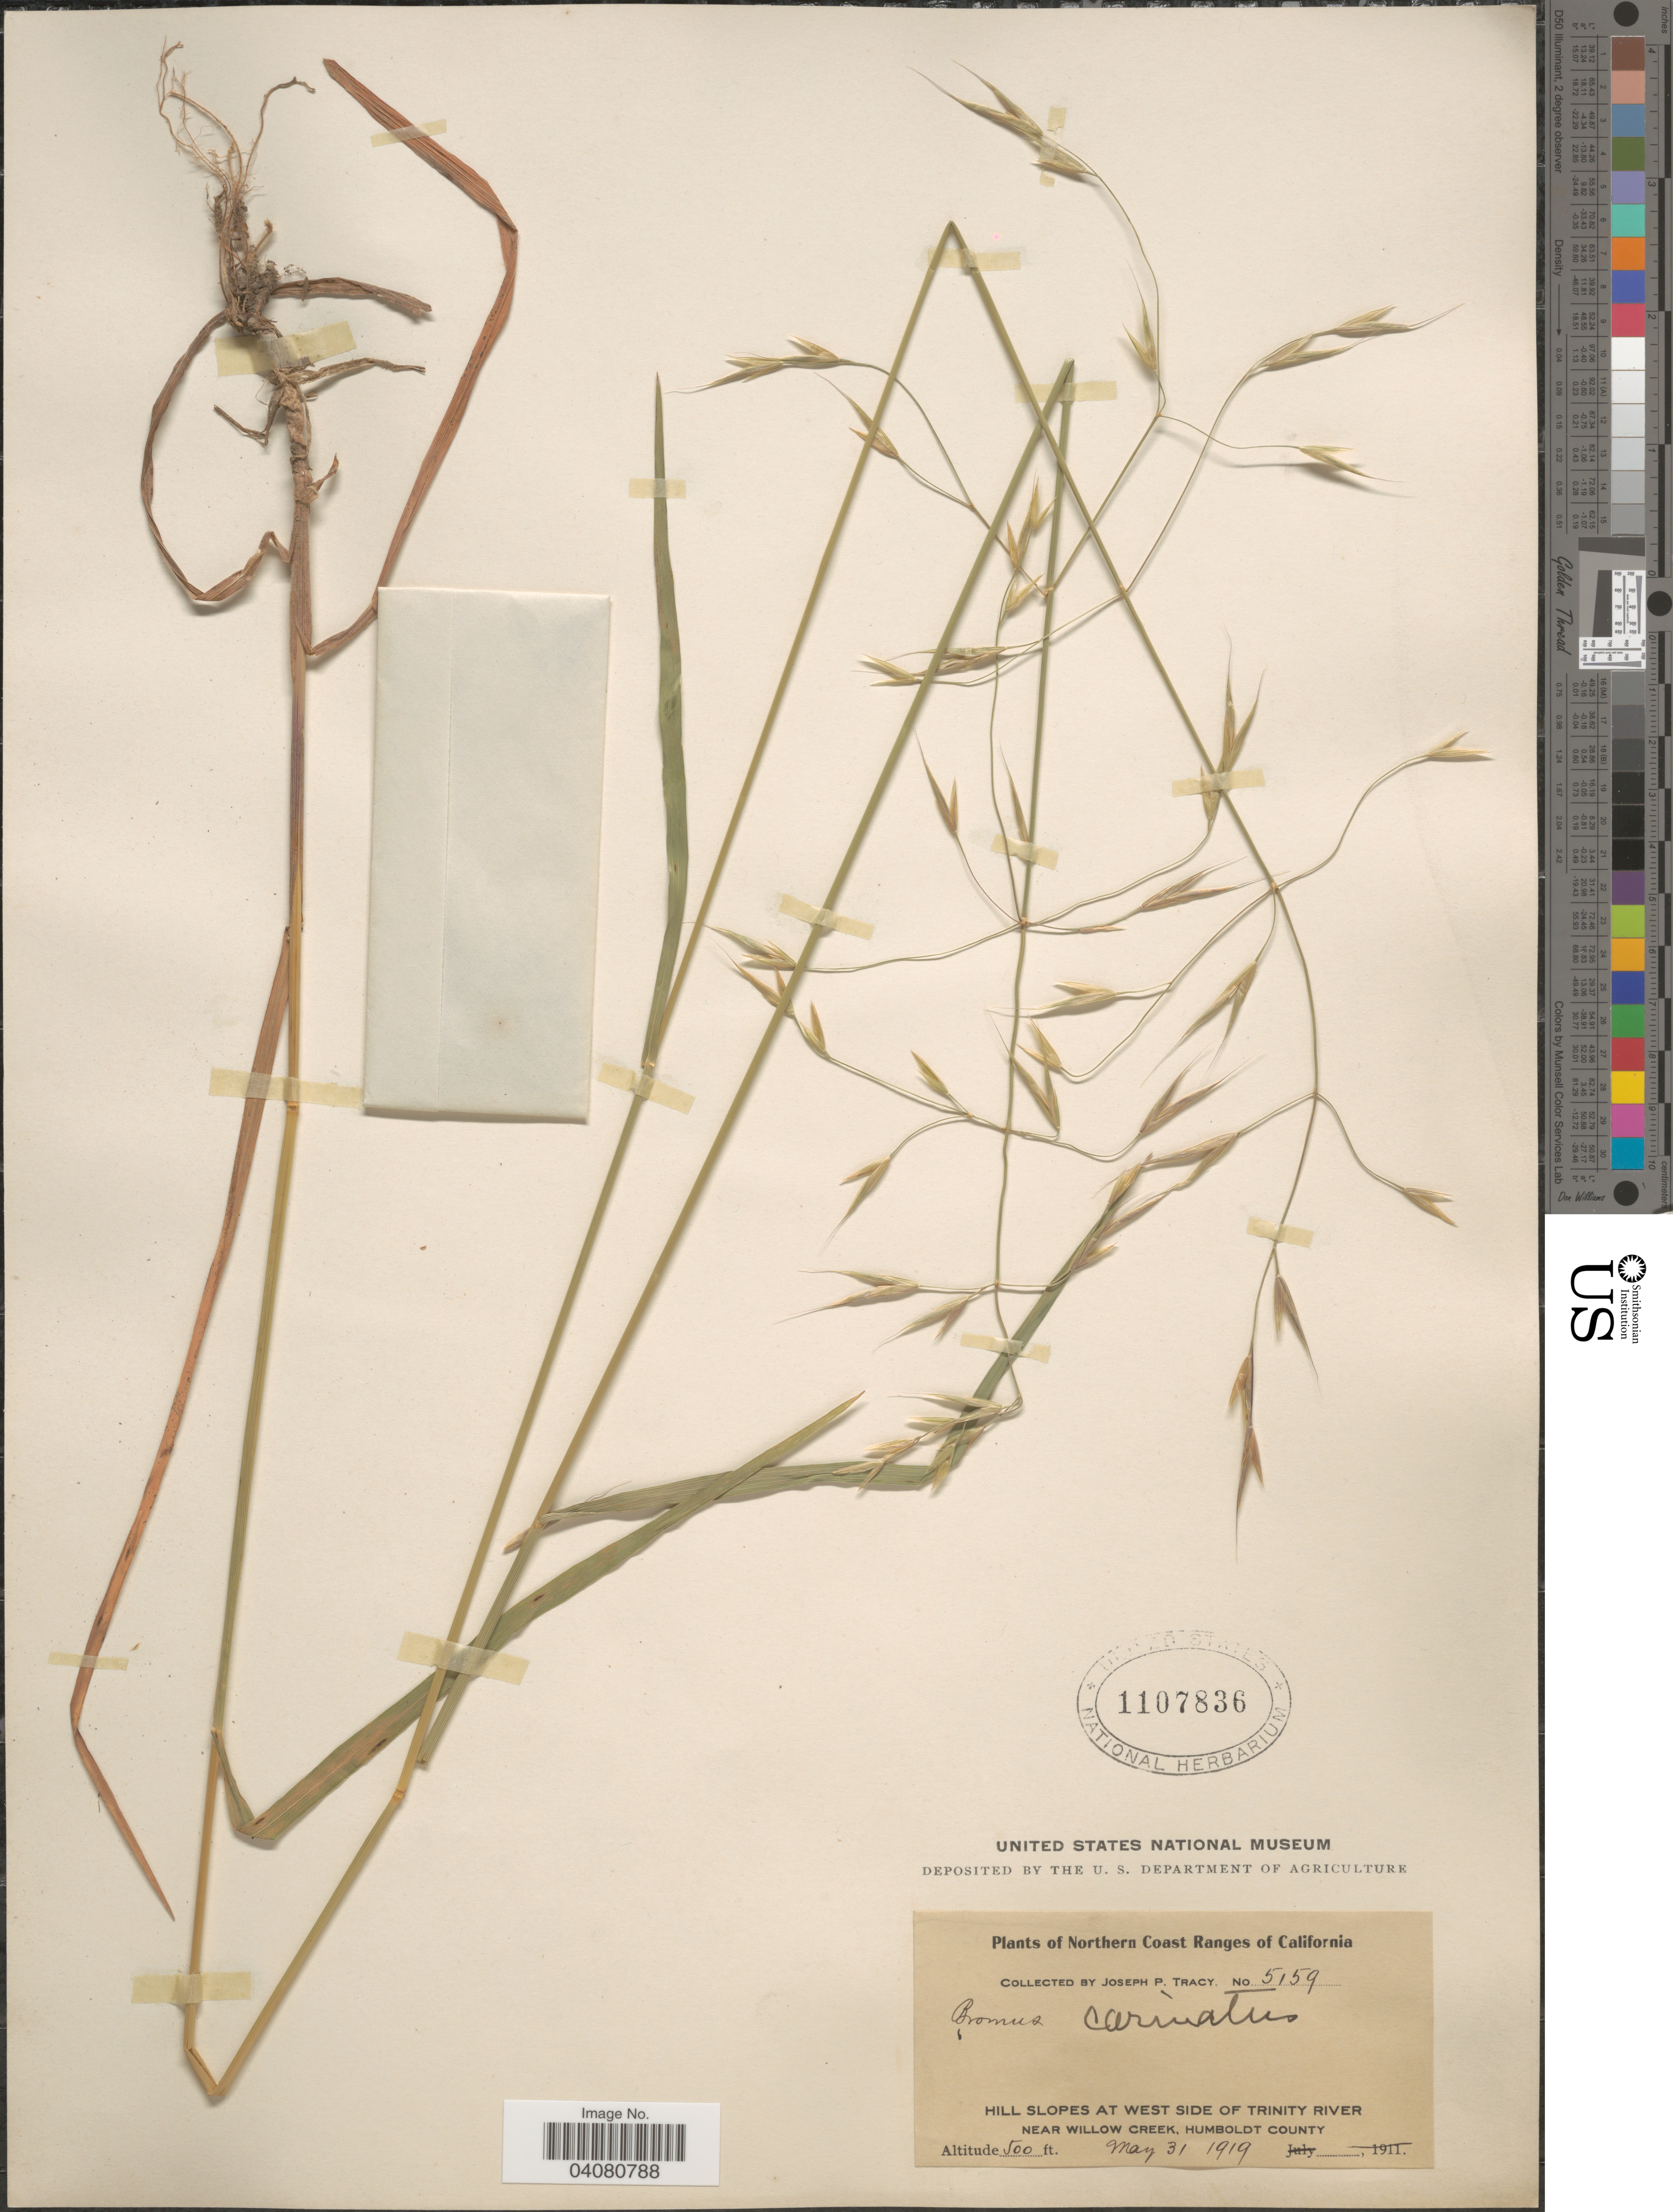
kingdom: Plantae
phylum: Tracheophyta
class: Liliopsida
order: Poales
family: Poaceae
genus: Bromus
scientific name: Bromus carinatus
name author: Hook. & Arn.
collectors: J. Tracy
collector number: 5159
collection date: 1919-05-31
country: United States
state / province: California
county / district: Humboldt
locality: Northern Coast Ranges of California. Hill slopes at West side of Trinity River near Willow Creek, Humboldt County.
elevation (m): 152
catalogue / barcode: US 1107836